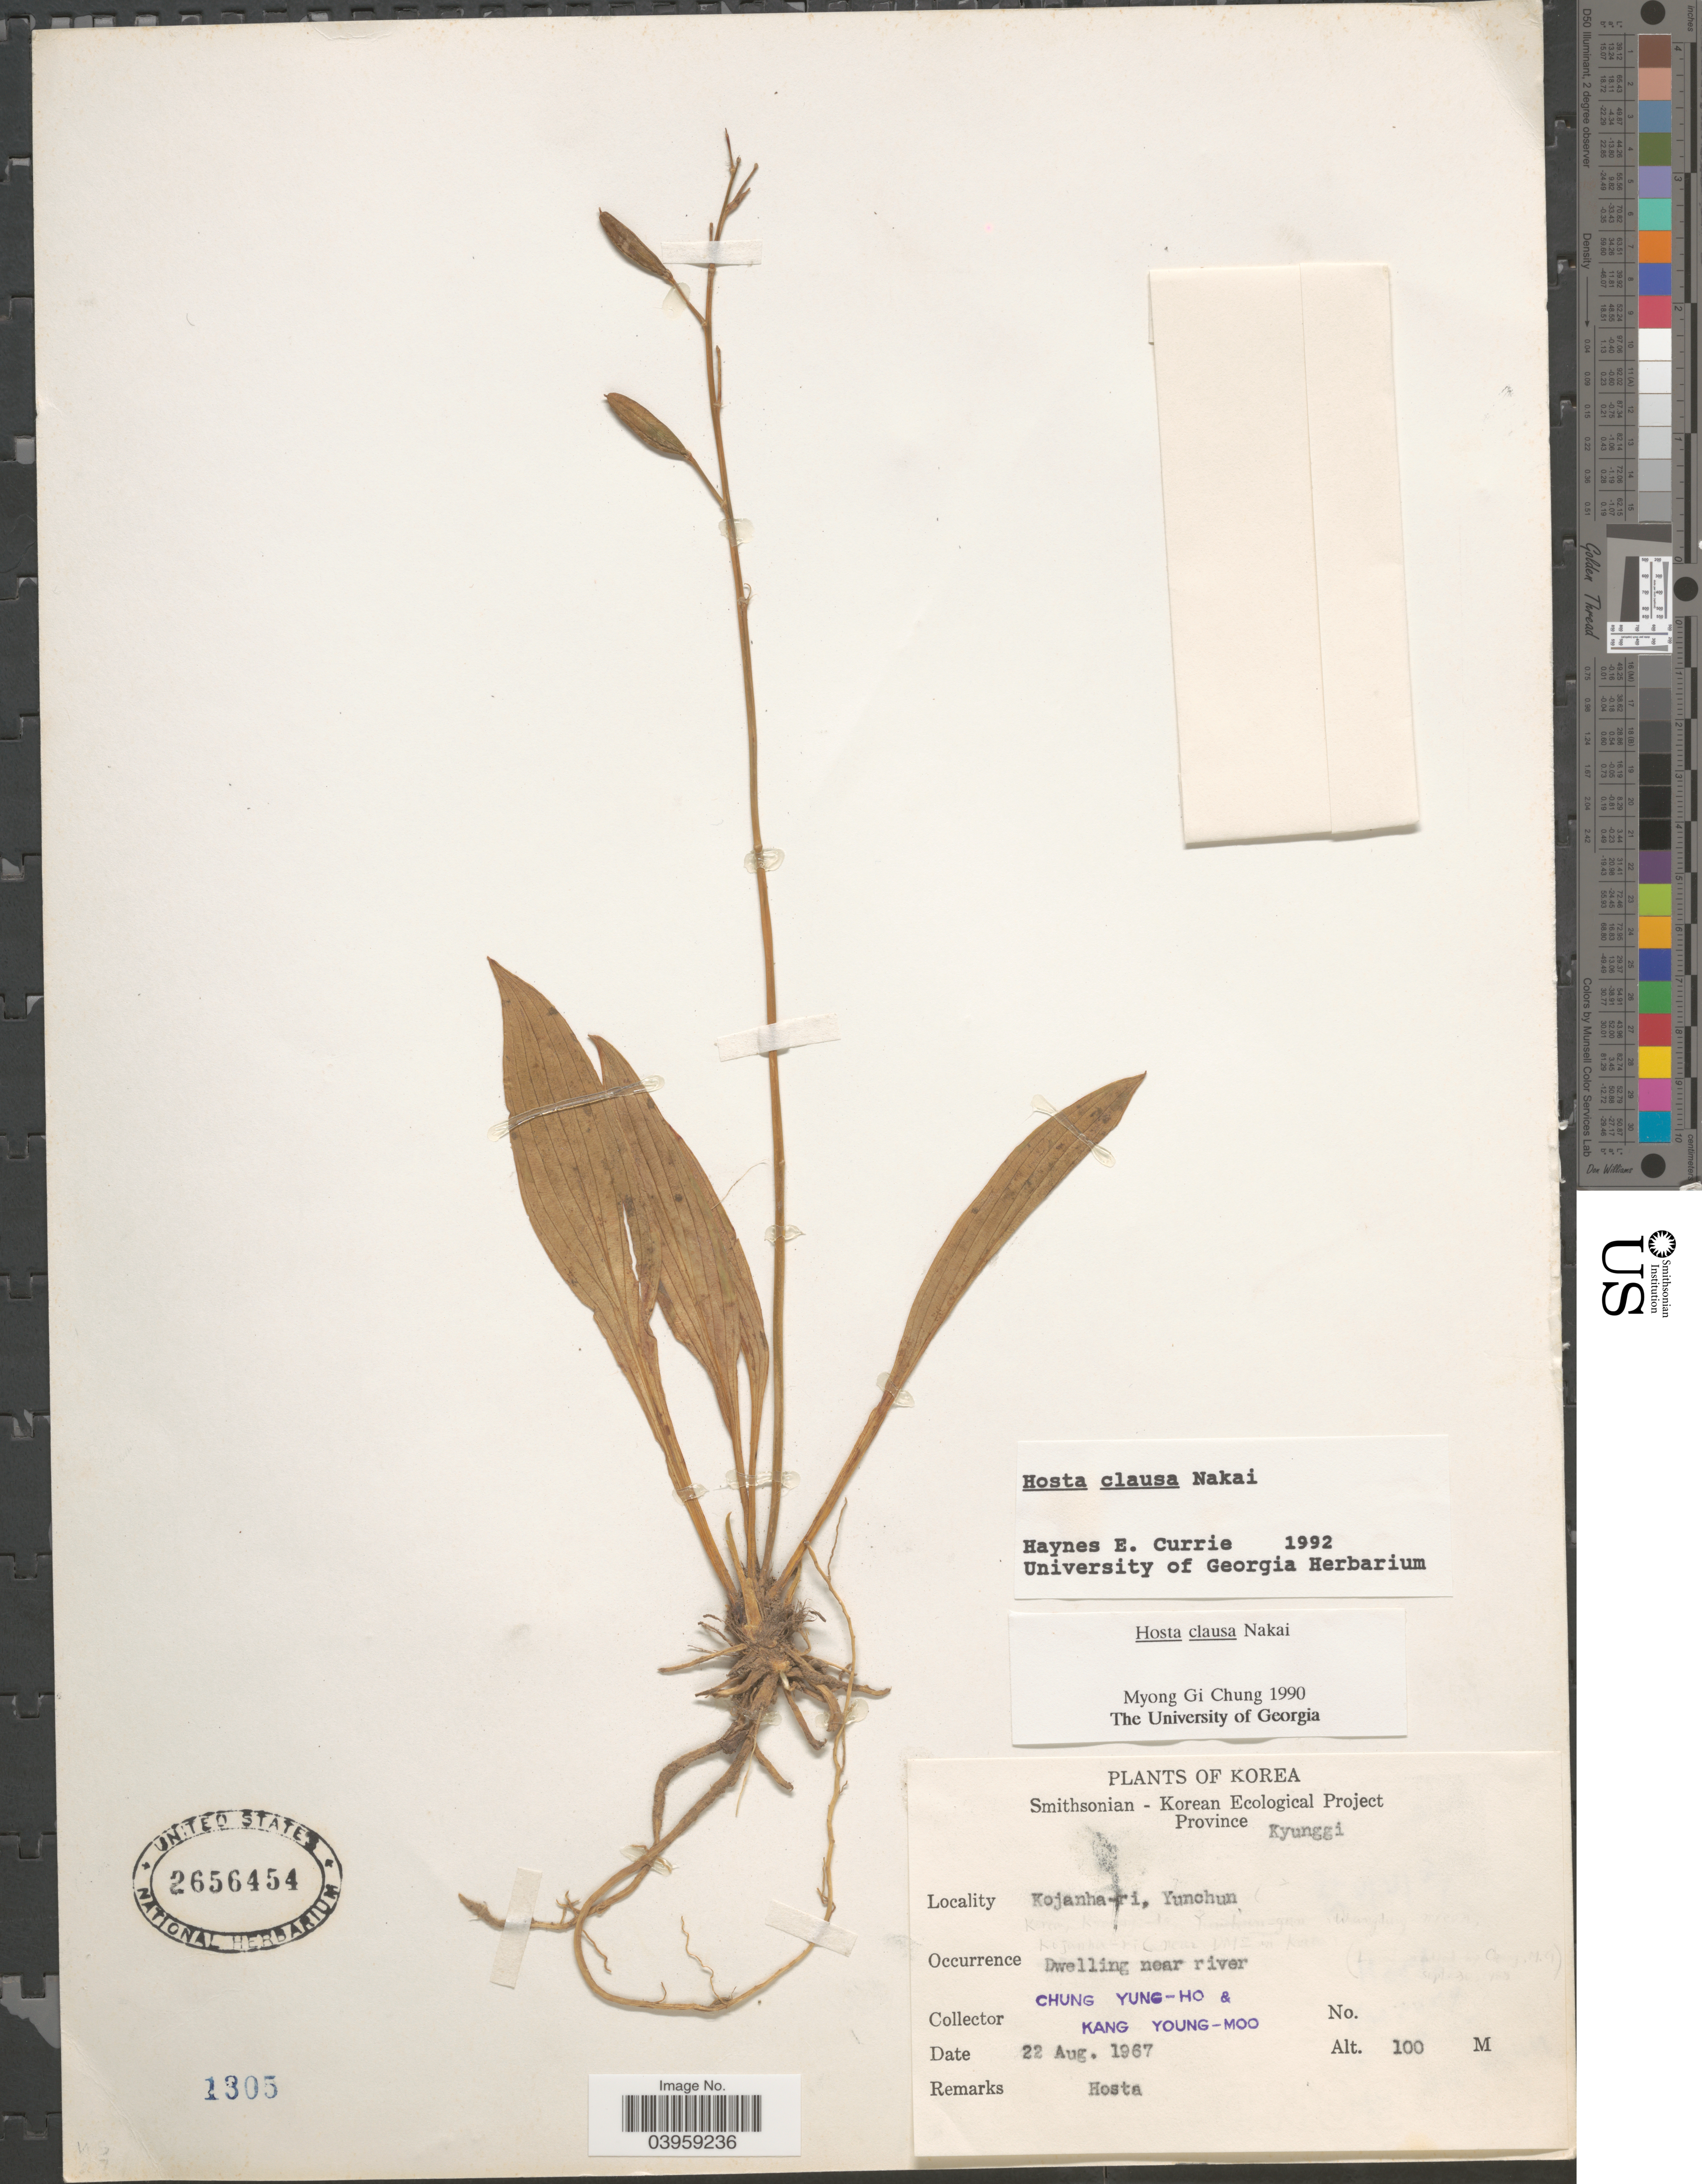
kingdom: Plantae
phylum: Tracheophyta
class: Liliopsida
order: Asparagales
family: Asparagaceae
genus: Hosta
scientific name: Hosta clausa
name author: Nakai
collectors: C. Yung-Ho & K. Young-Moo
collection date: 1967-08-22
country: South Korea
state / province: Gyeonggi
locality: Province Kyunggi. Kojanha-ri, Yunchun. Near river.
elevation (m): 100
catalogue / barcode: US 2656454